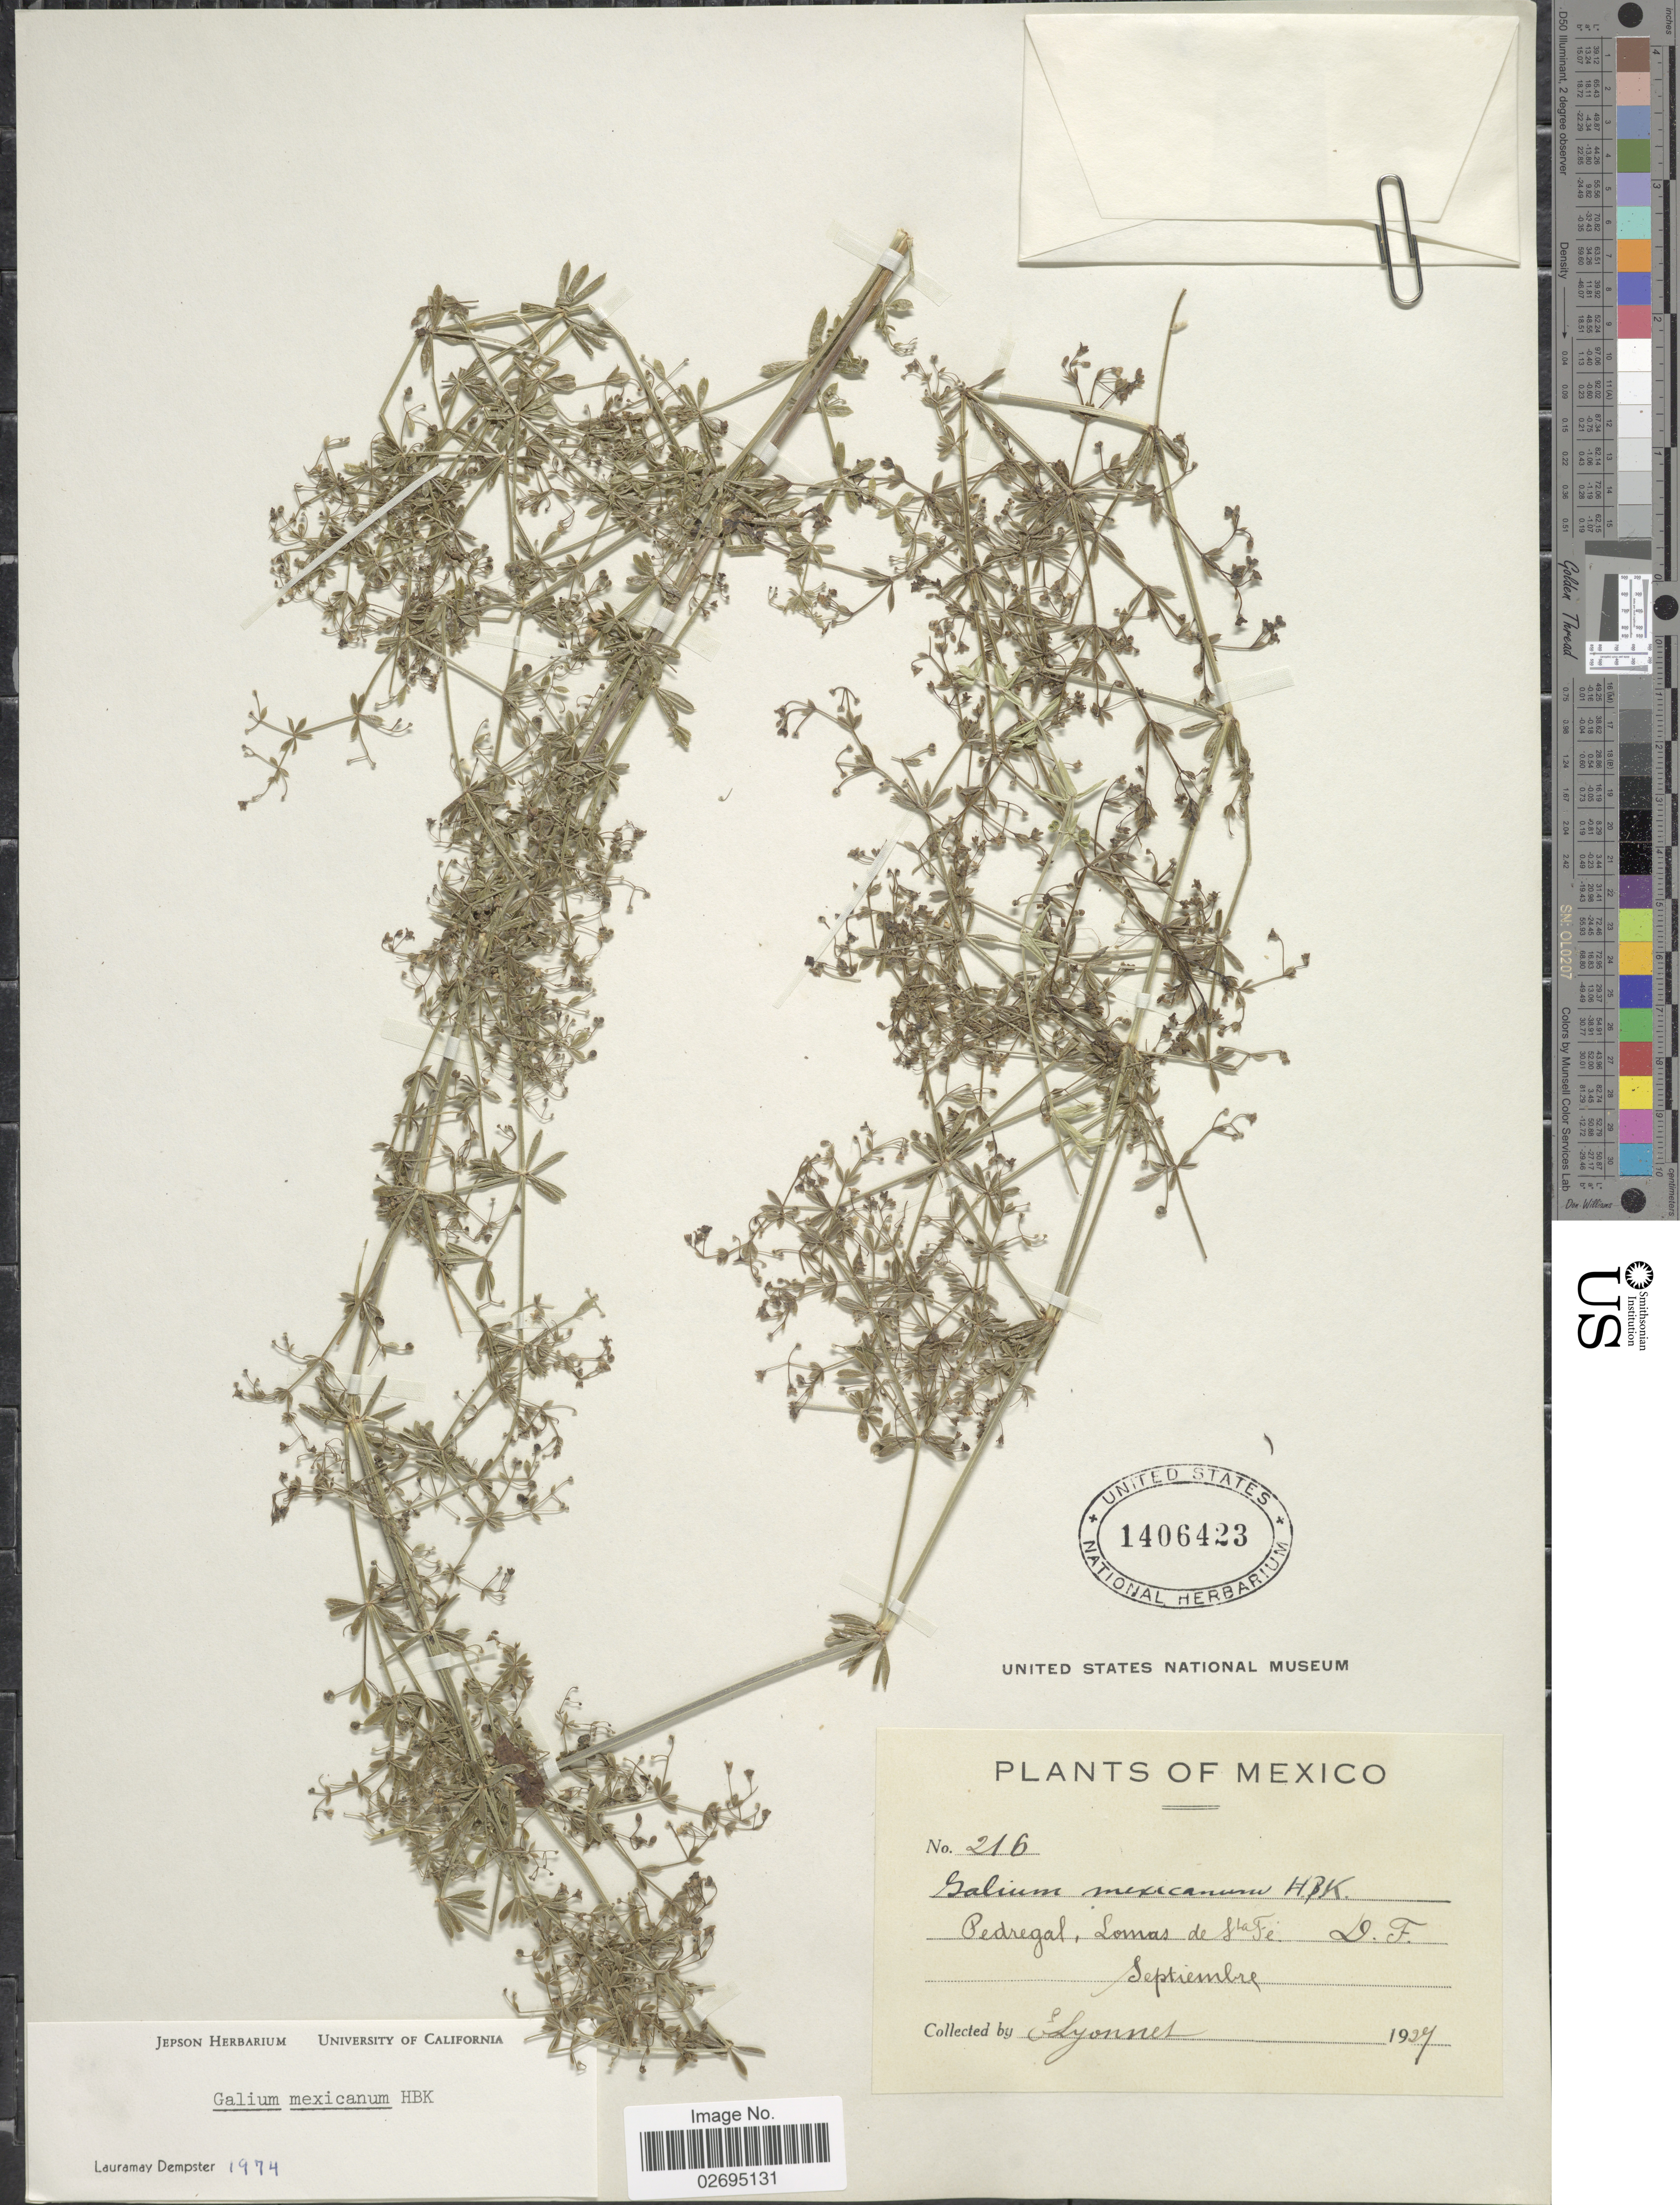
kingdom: Plantae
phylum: Tracheophyta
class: Magnoliopsida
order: Gentianales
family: Rubiaceae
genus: Galium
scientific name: Galium mexicanum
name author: Kunth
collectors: E. Lyonnet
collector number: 216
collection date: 1927-09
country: Mexico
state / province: Distrito Federal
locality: Pedregal, Lomas de Sta Fe.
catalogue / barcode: US 1406423